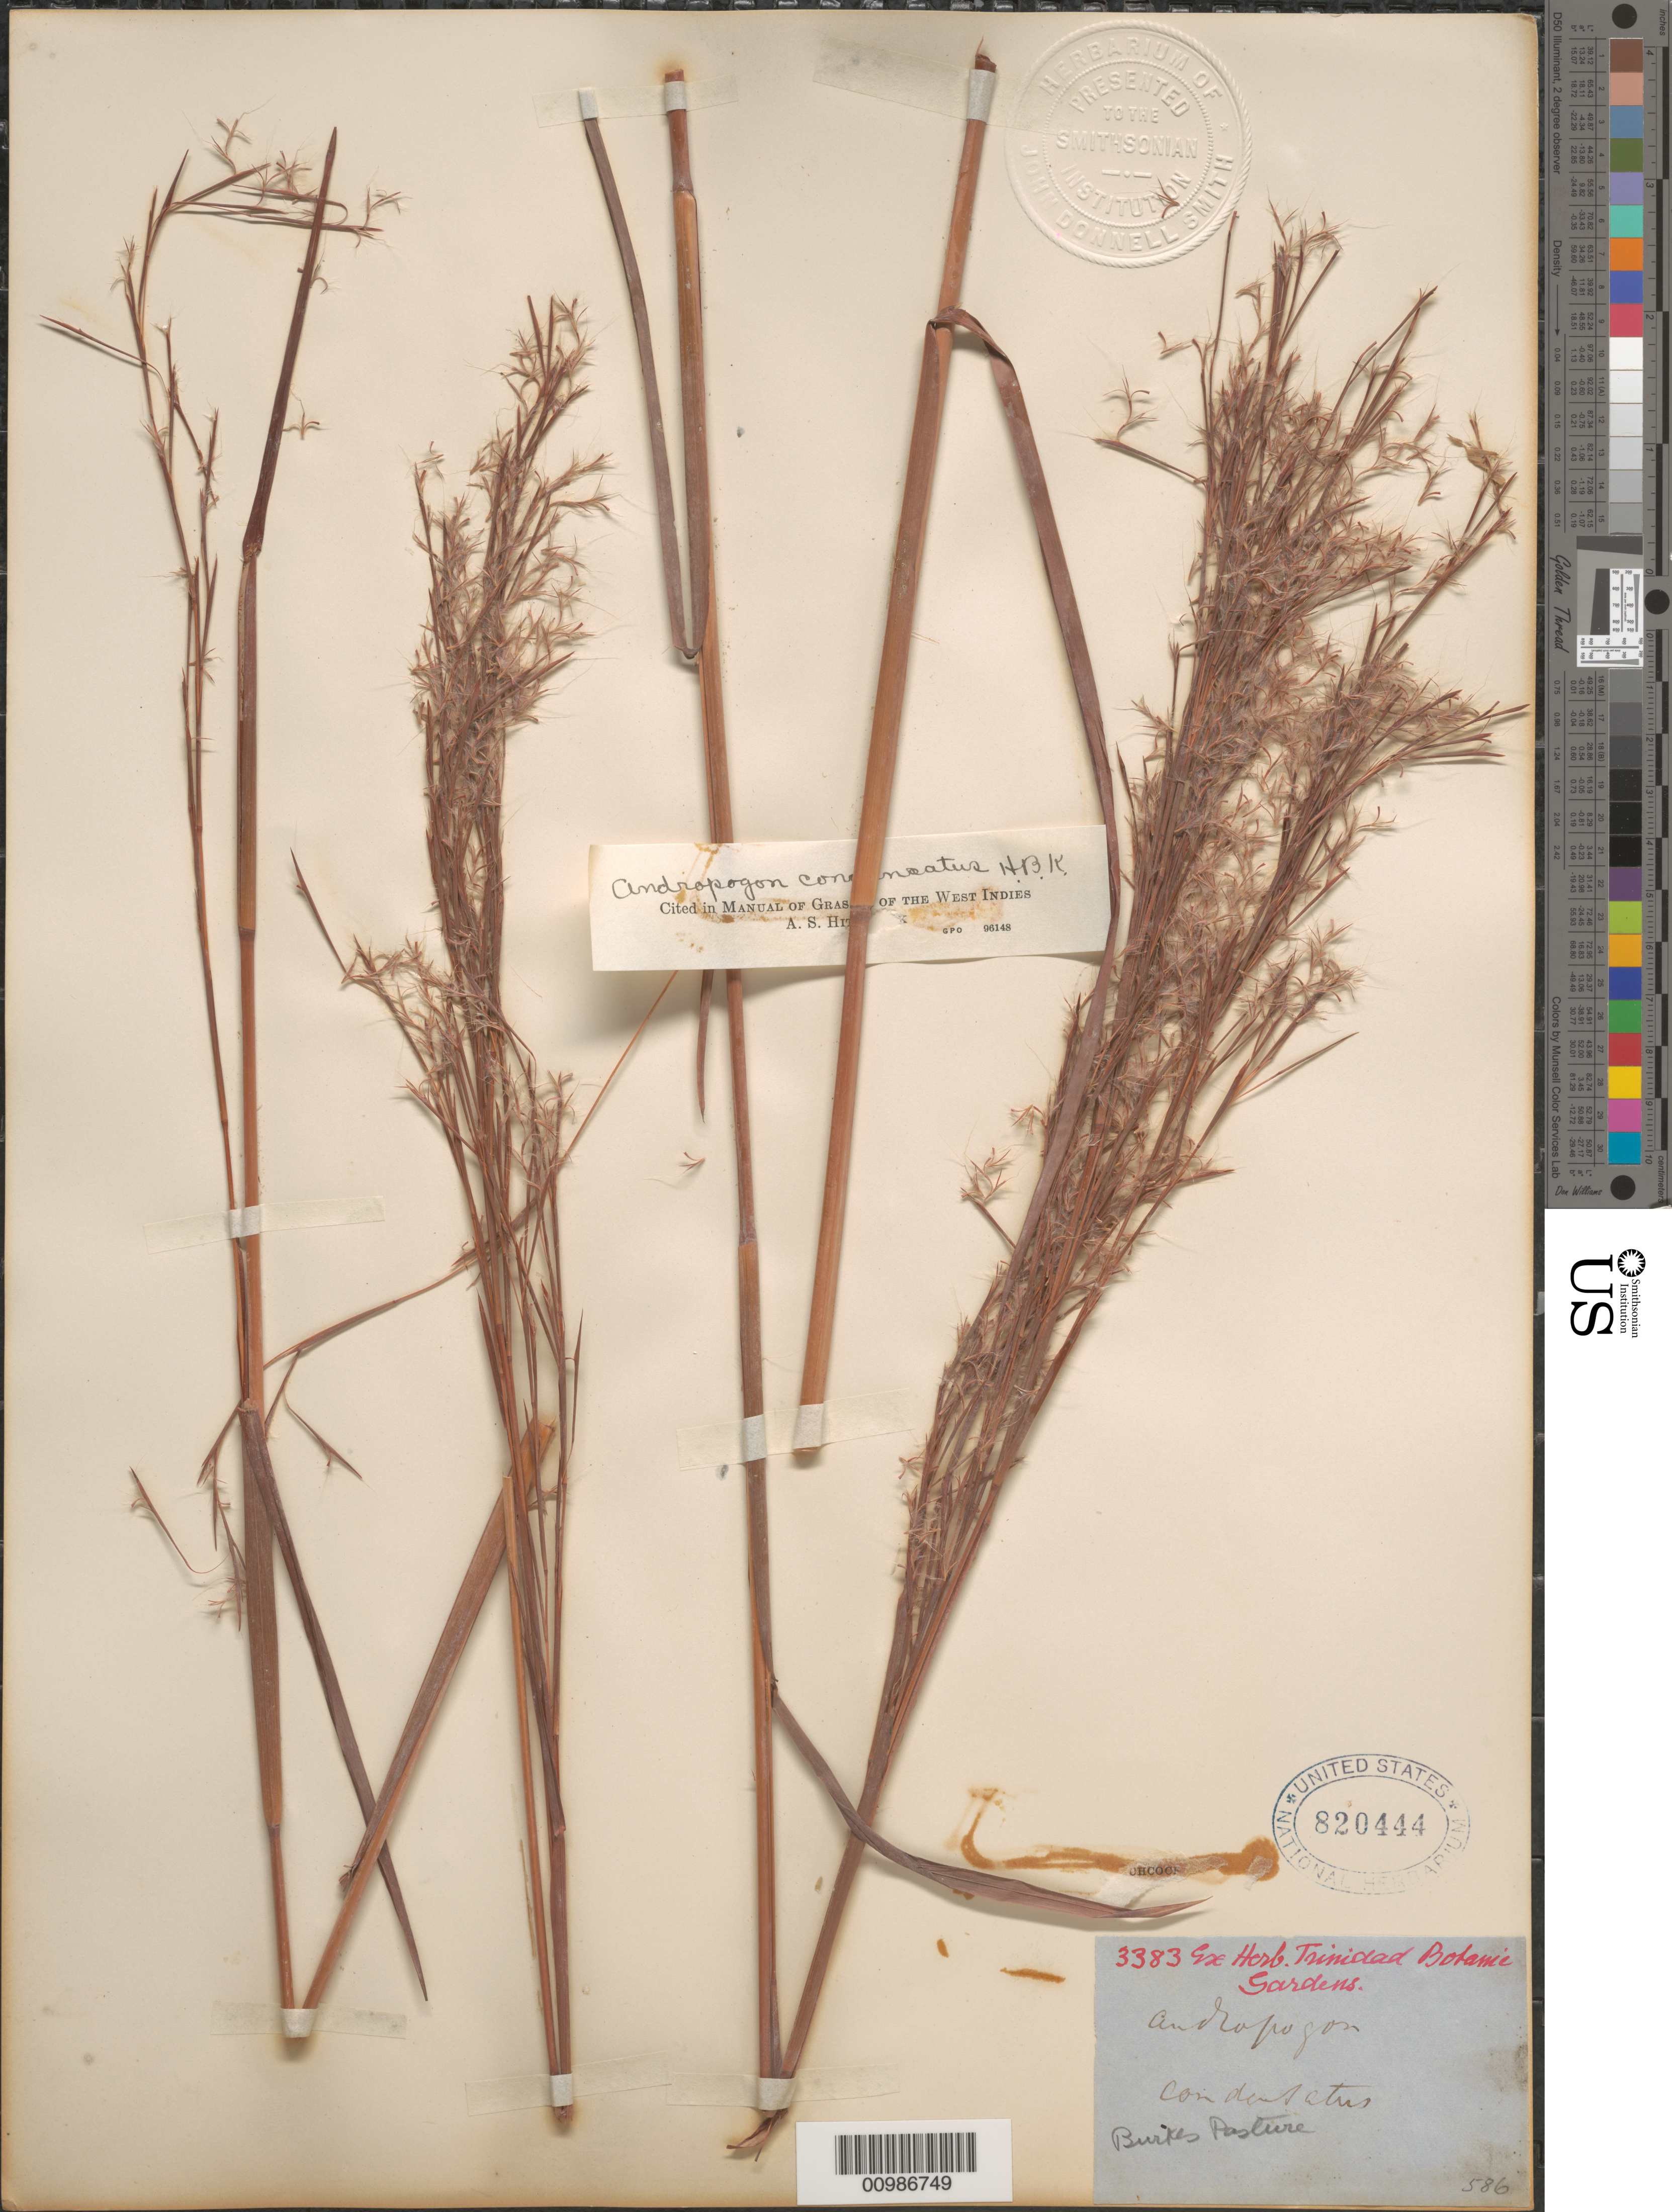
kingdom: Plantae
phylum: Tracheophyta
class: Liliopsida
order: Poales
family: Poaceae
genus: Andropogon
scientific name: Andropogon condensatus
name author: Kunth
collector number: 3383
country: Trinidad and Tobago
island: Trinidad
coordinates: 0 N, 0 E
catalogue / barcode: US 820444